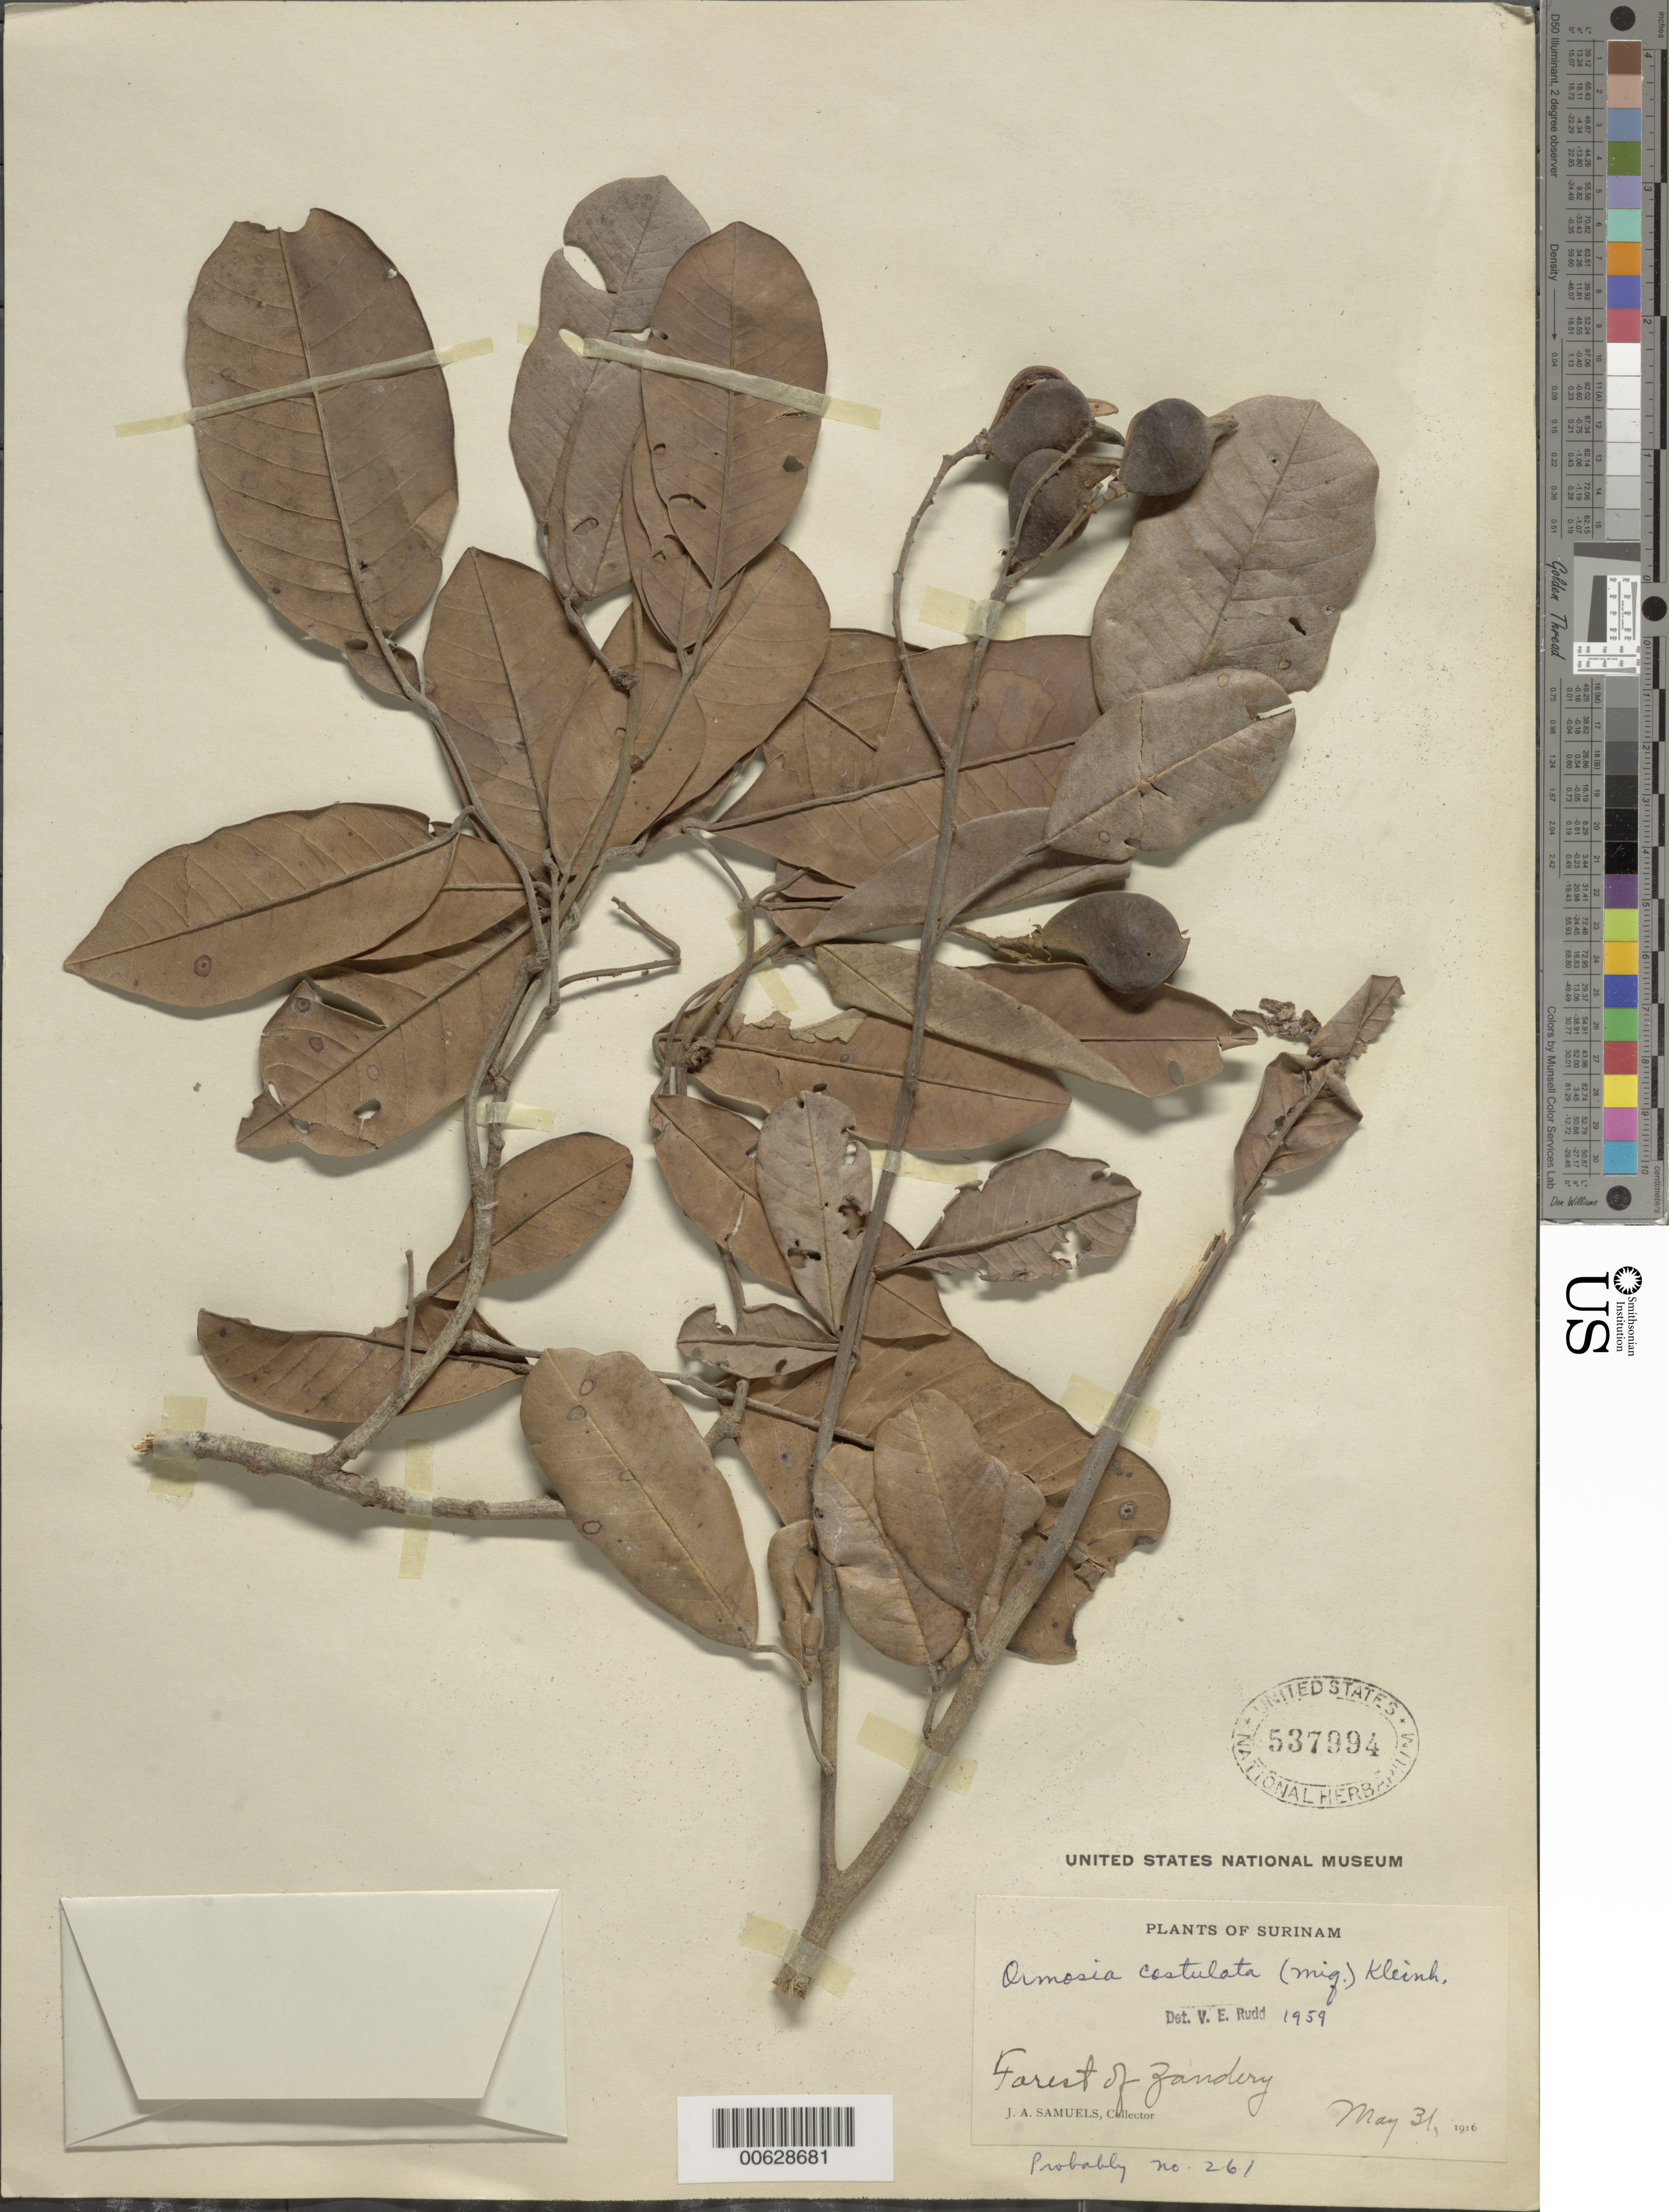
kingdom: Plantae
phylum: Tracheophyta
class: Magnoliopsida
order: Fabales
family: Fabaceae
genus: Ormosia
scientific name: Ormosia costulata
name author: (Miq.) Kleinhoonte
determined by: Rudd, V. E.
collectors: J. A. Samuels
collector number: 261 ?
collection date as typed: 31-May-16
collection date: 1916-05-31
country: Suriname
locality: Forest of Zandery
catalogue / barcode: US 537994